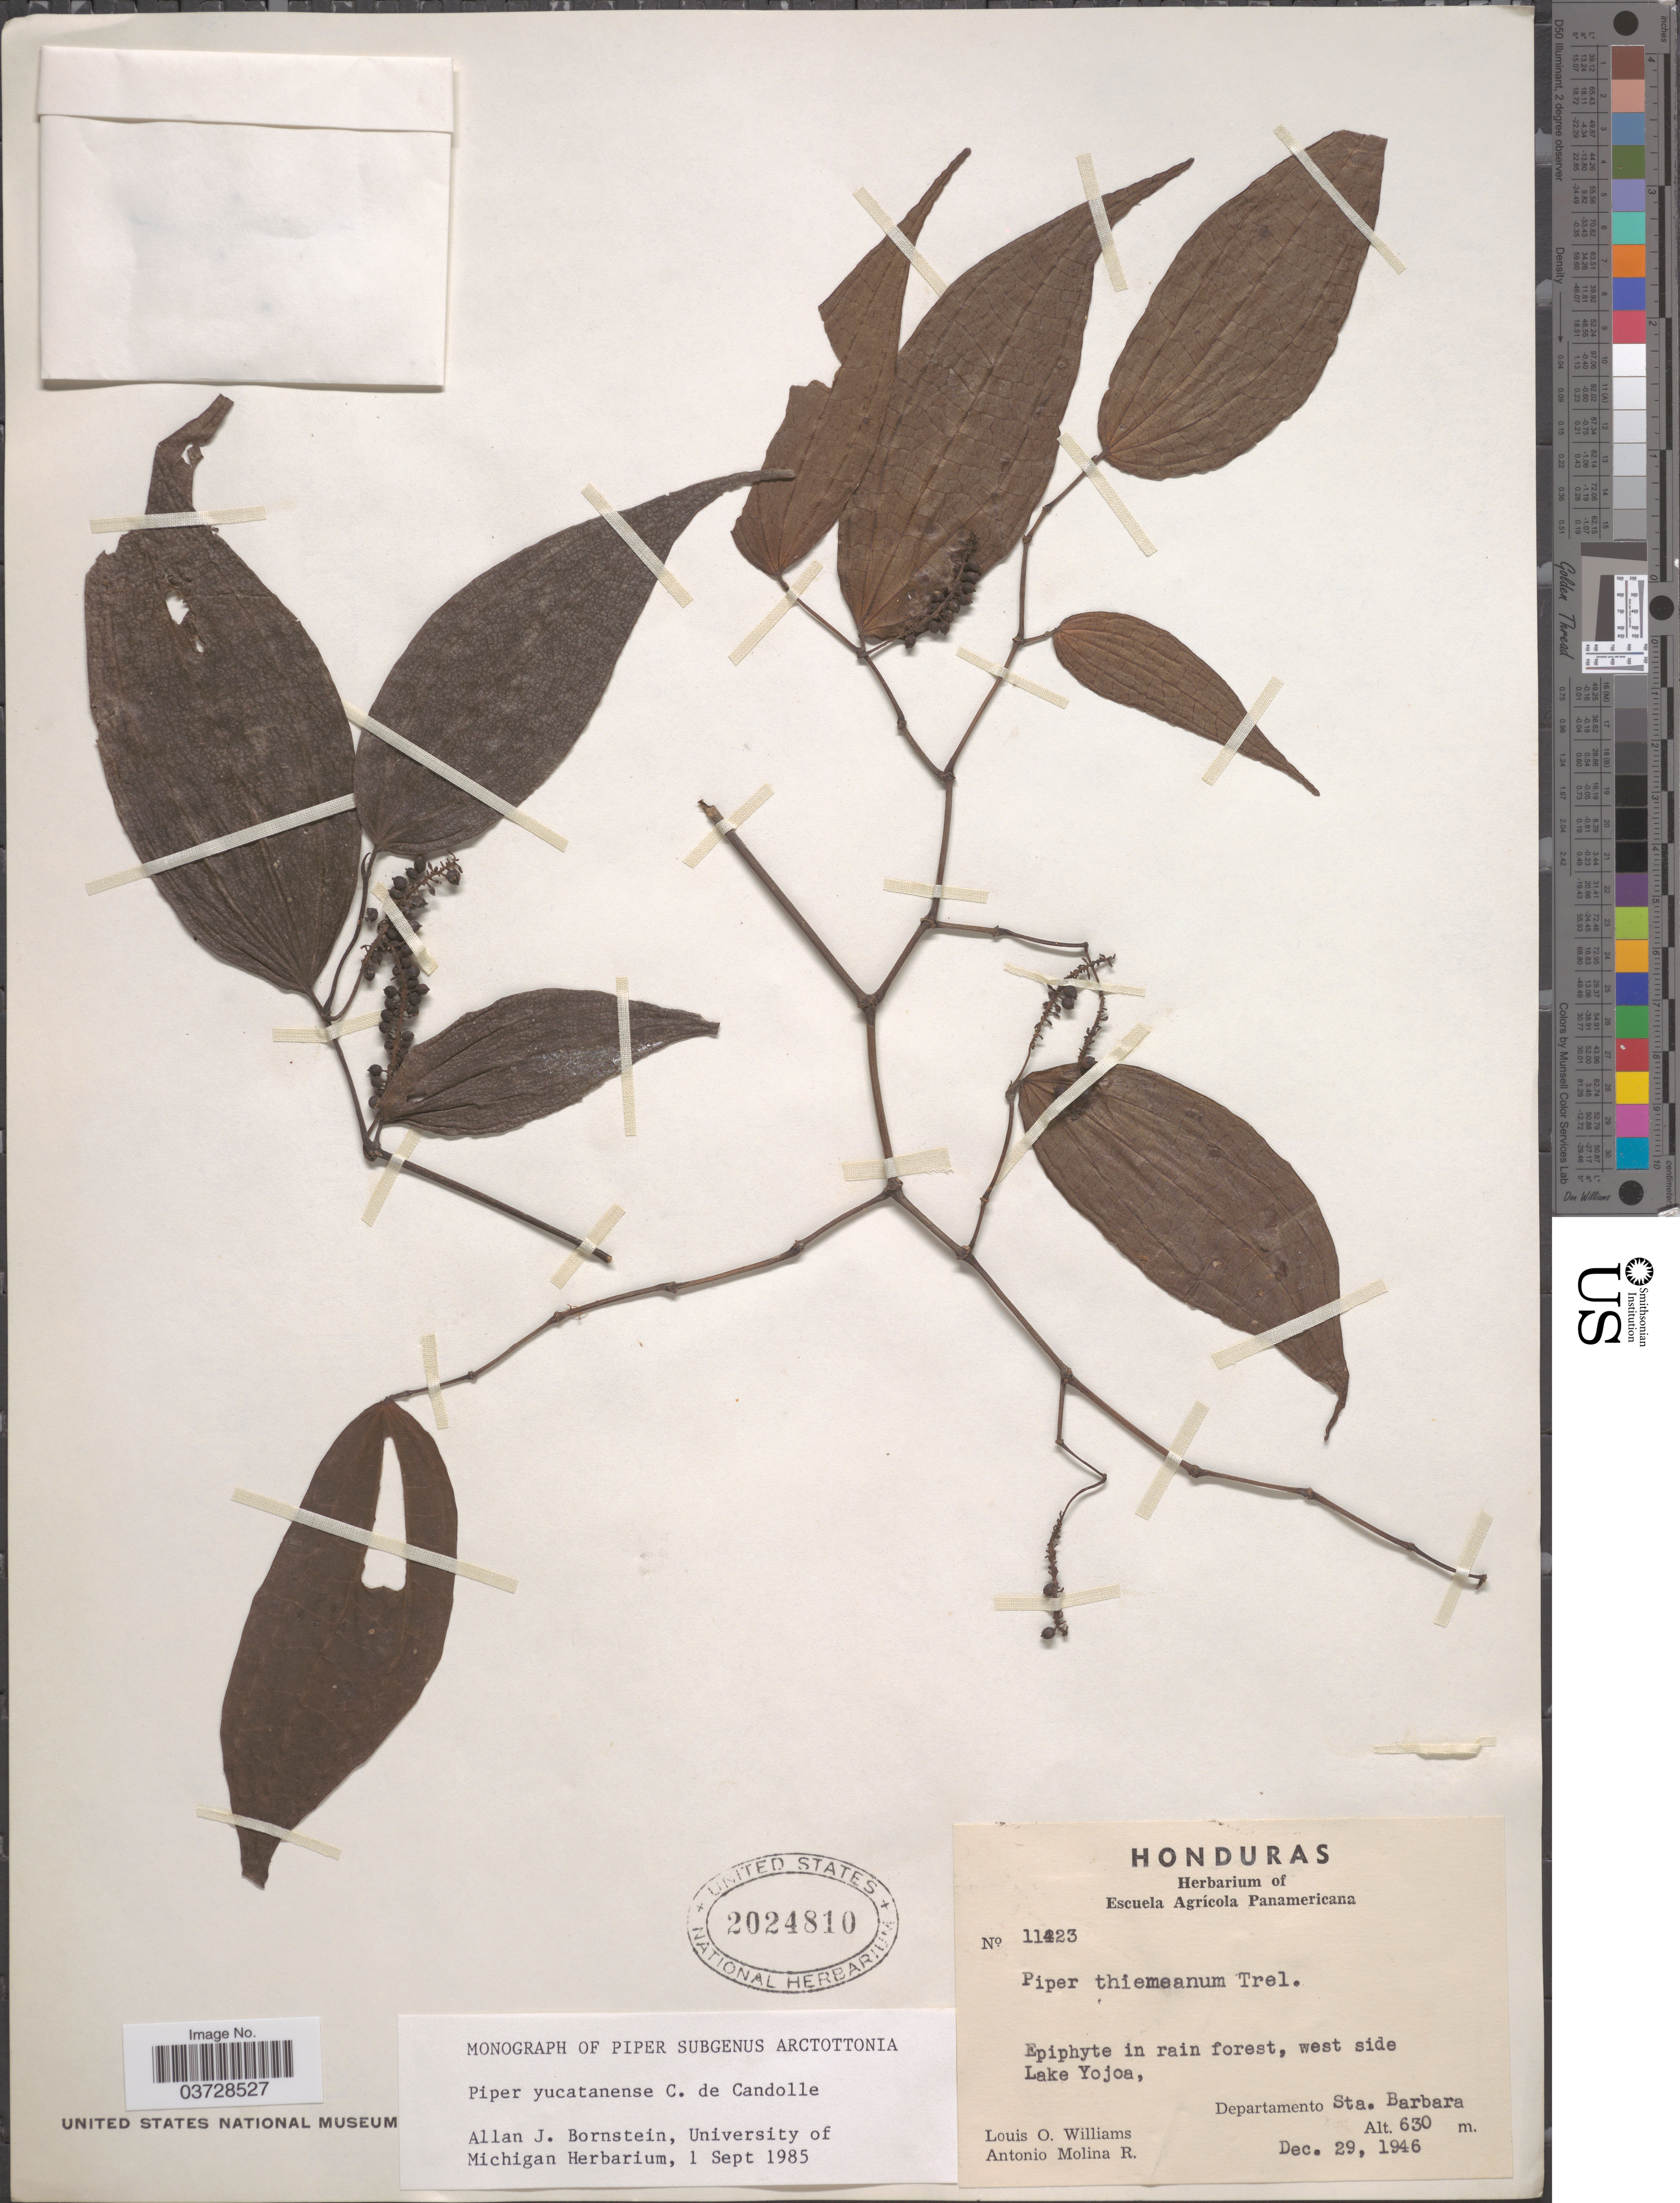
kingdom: Plantae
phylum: Tracheophyta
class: Magnoliopsida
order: Piperales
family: Piperaceae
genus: Piper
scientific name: Piper yucatanense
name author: DC.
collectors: L. O. Williams & A. Molina R.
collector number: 11423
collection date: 1946-12-29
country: Honduras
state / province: Santa Barbara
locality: West side Lake Yojoa, Departamento Sta. Barbara.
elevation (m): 630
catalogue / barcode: US 2024810